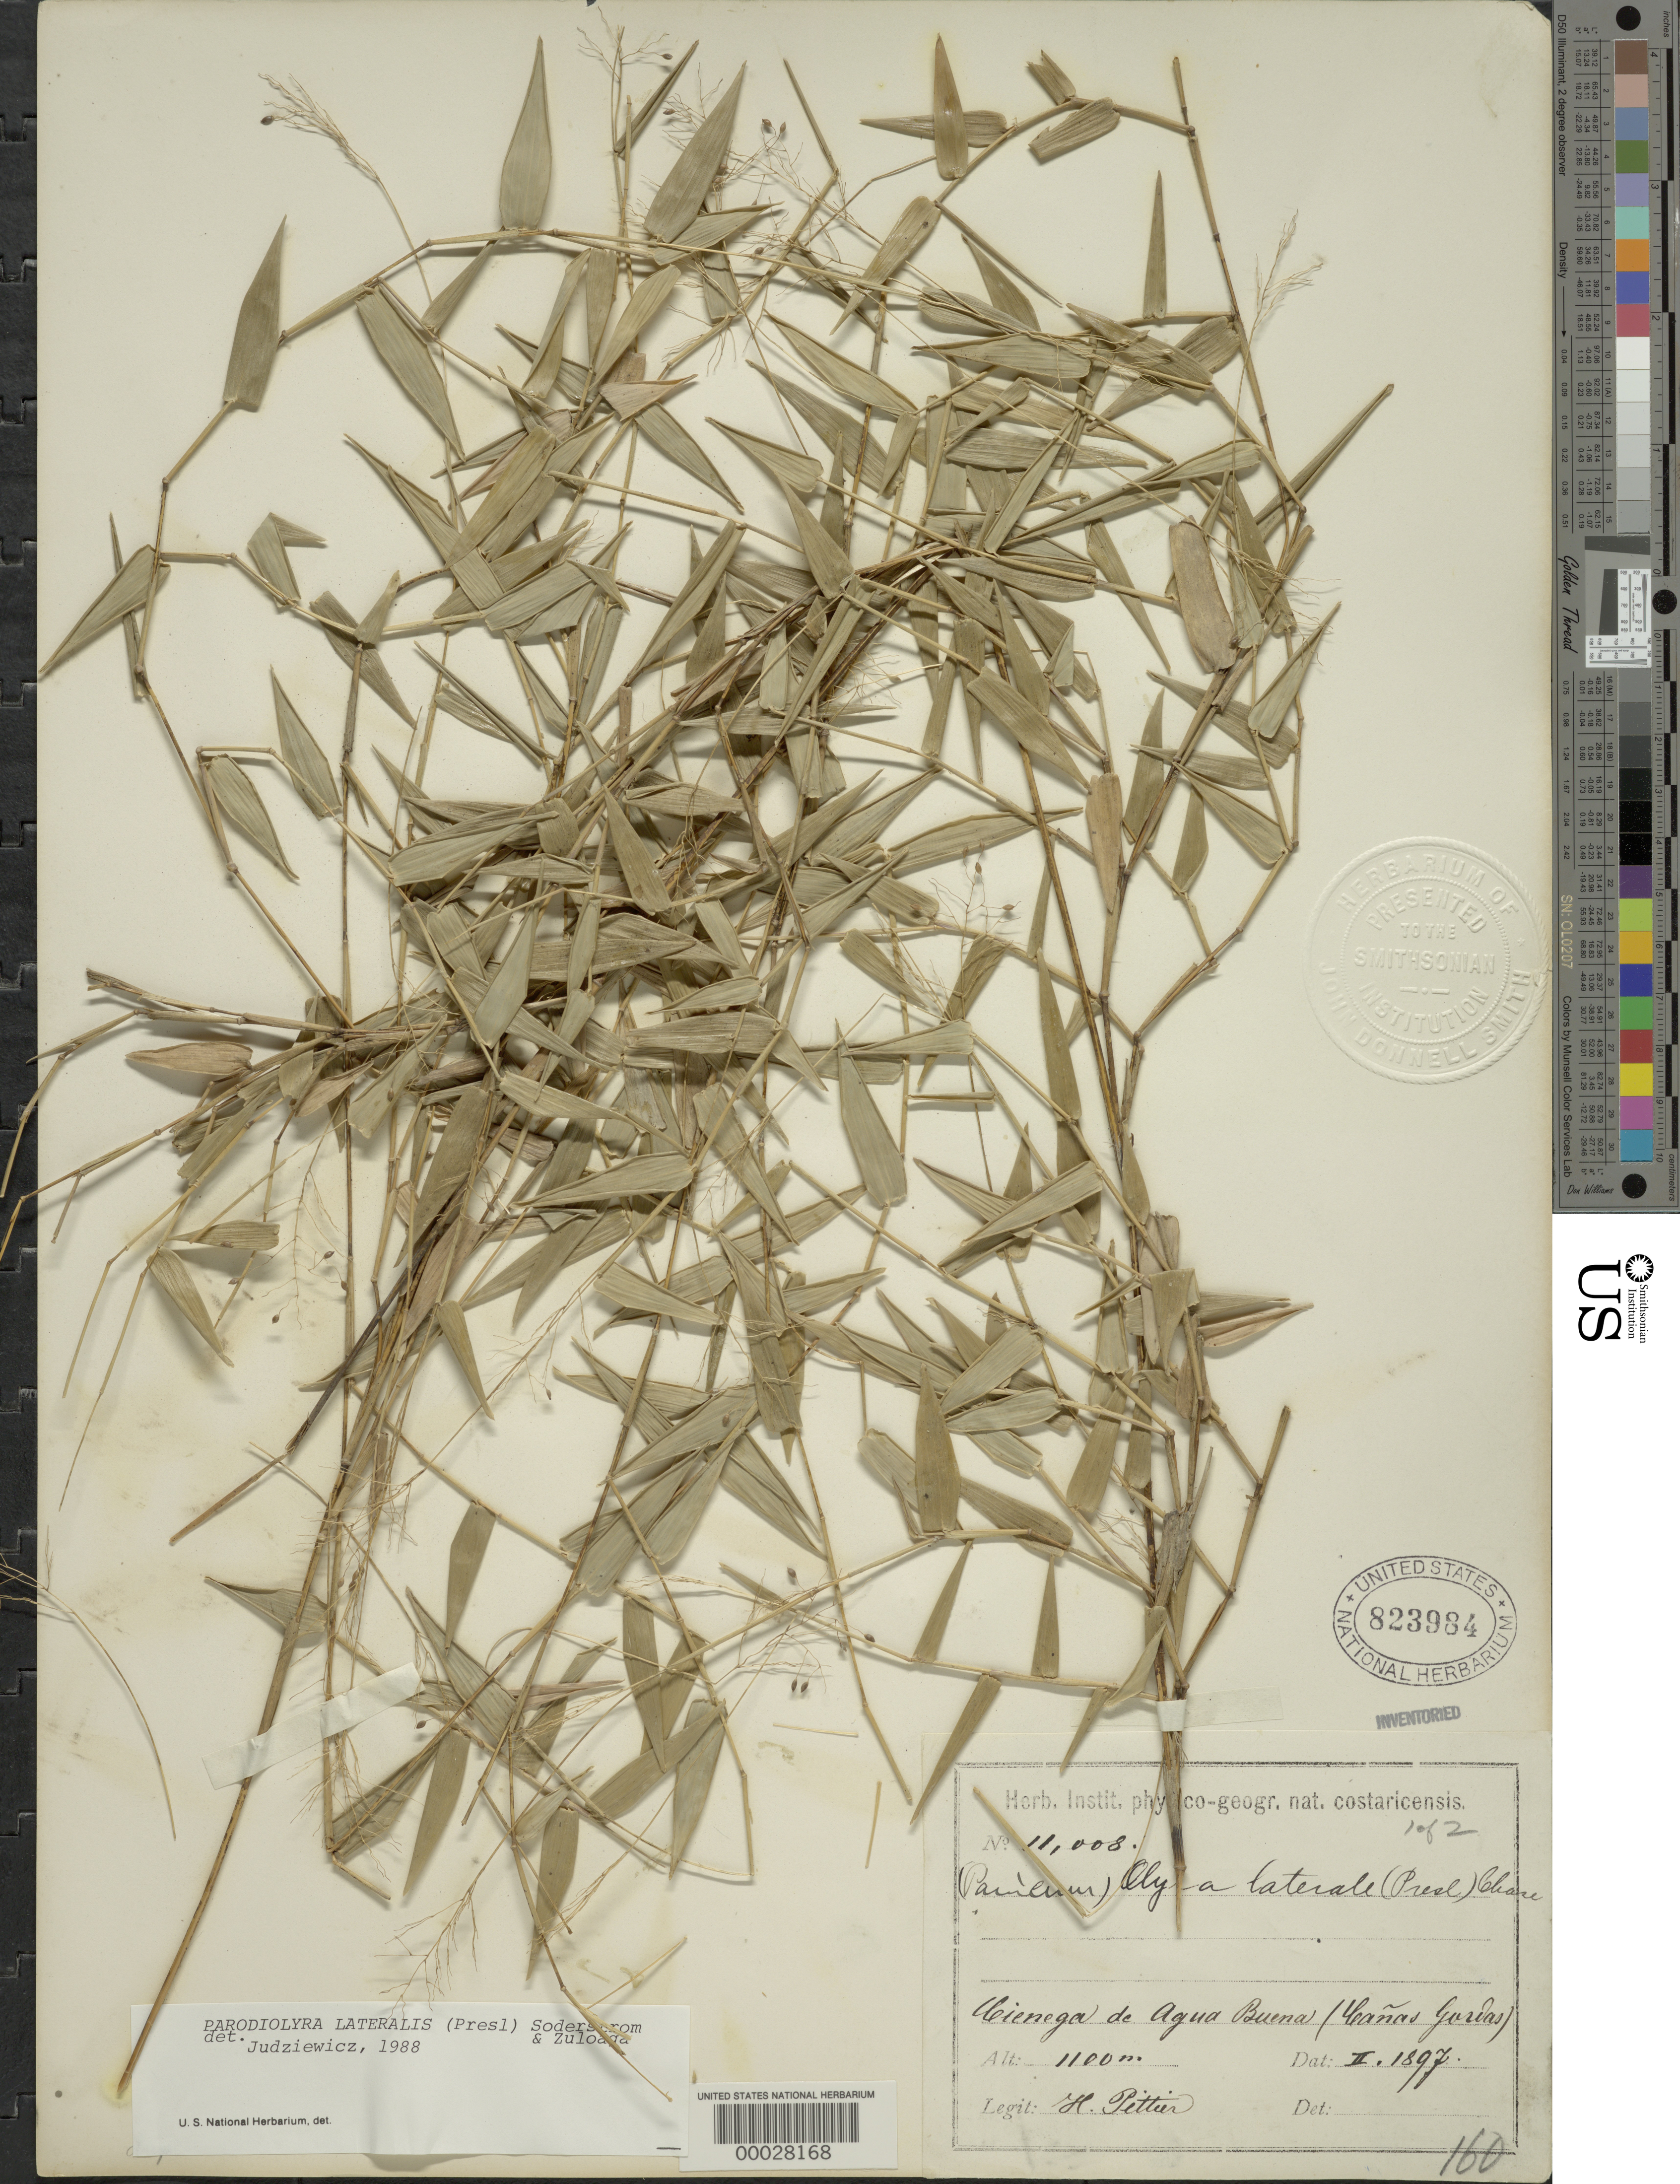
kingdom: Plantae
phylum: Tracheophyta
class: Liliopsida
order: Poales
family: Poaceae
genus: Parodiolyra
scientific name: Parodiolyra lateralis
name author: (J. Presl ex Nees) Soderstr. & Zuloaga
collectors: Pittier, --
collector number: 11008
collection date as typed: Feb 1897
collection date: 1897-02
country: Costa Rica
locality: Cienega de Agua Buena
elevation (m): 1100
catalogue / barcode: US 823984